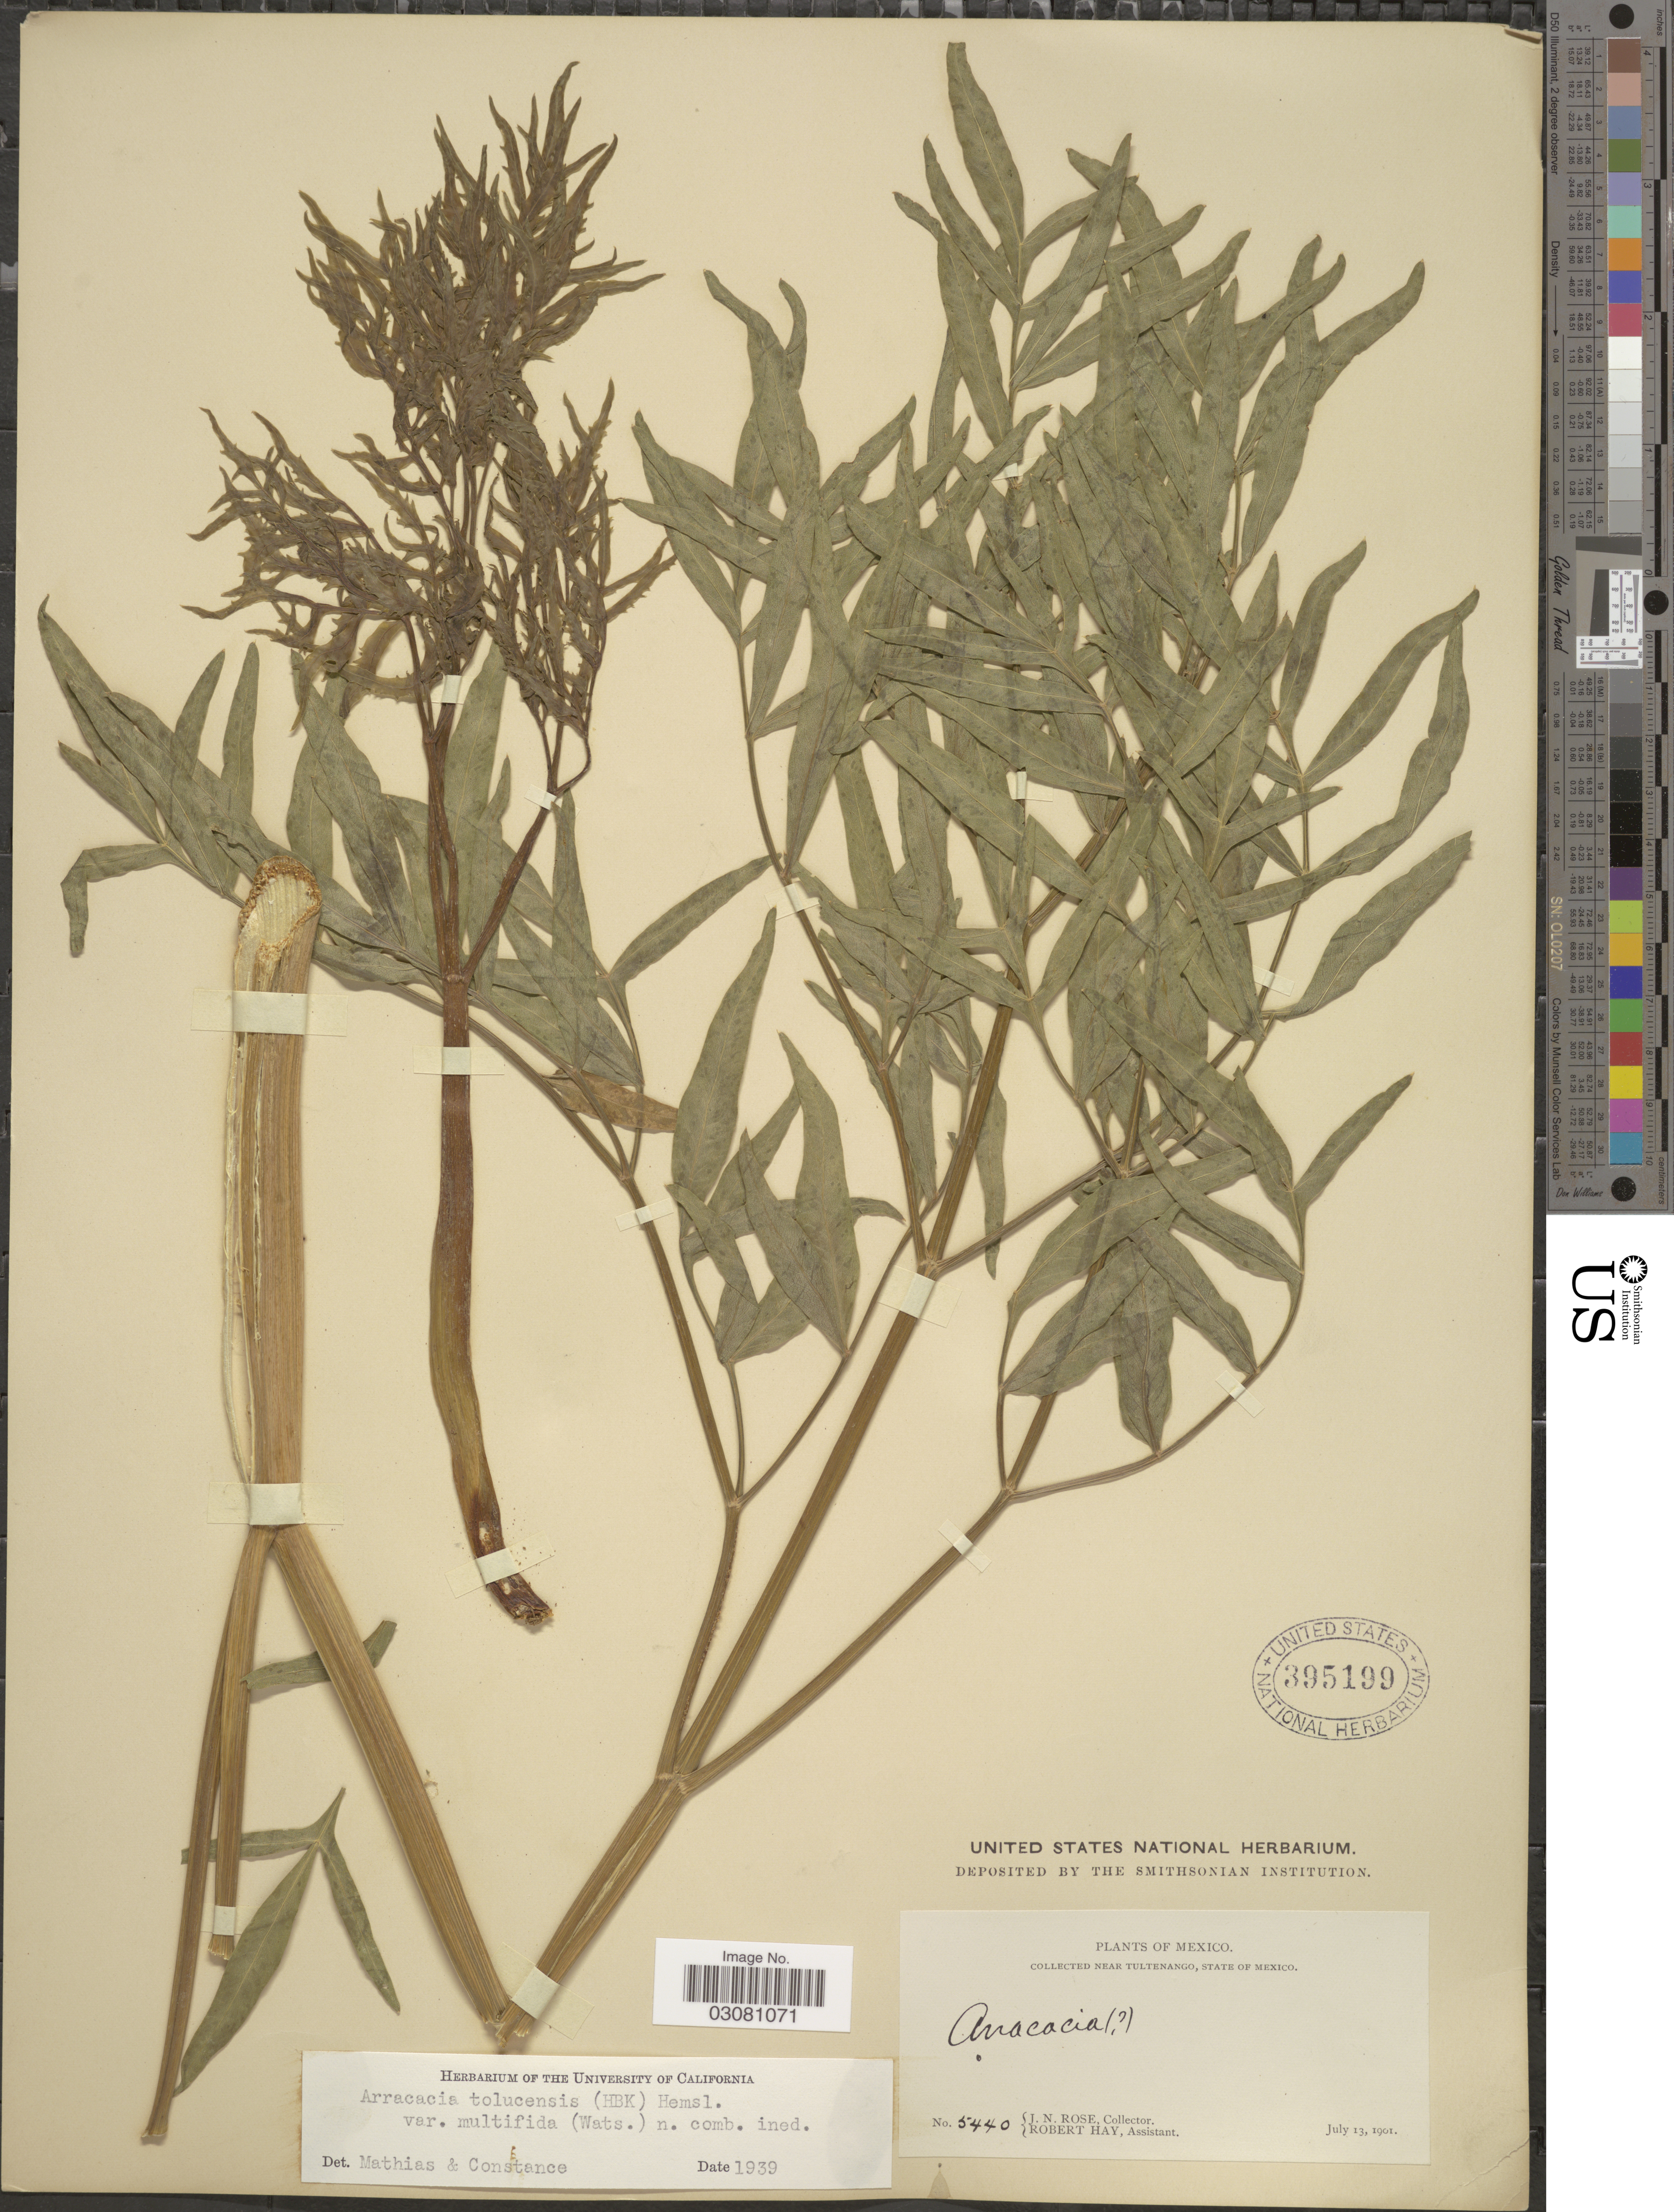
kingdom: Plantae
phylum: Tracheophyta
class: Magnoliopsida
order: Apiales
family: Apiaceae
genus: Arracacia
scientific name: Arracacia tolucensis var. multifida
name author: (S. Watson) Mathias & Constance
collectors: J. N. Rose & R. Hay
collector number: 5440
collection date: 1901-07-13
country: Mexico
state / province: México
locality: Collected near Tultenango, State of Mexico.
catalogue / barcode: US 395199